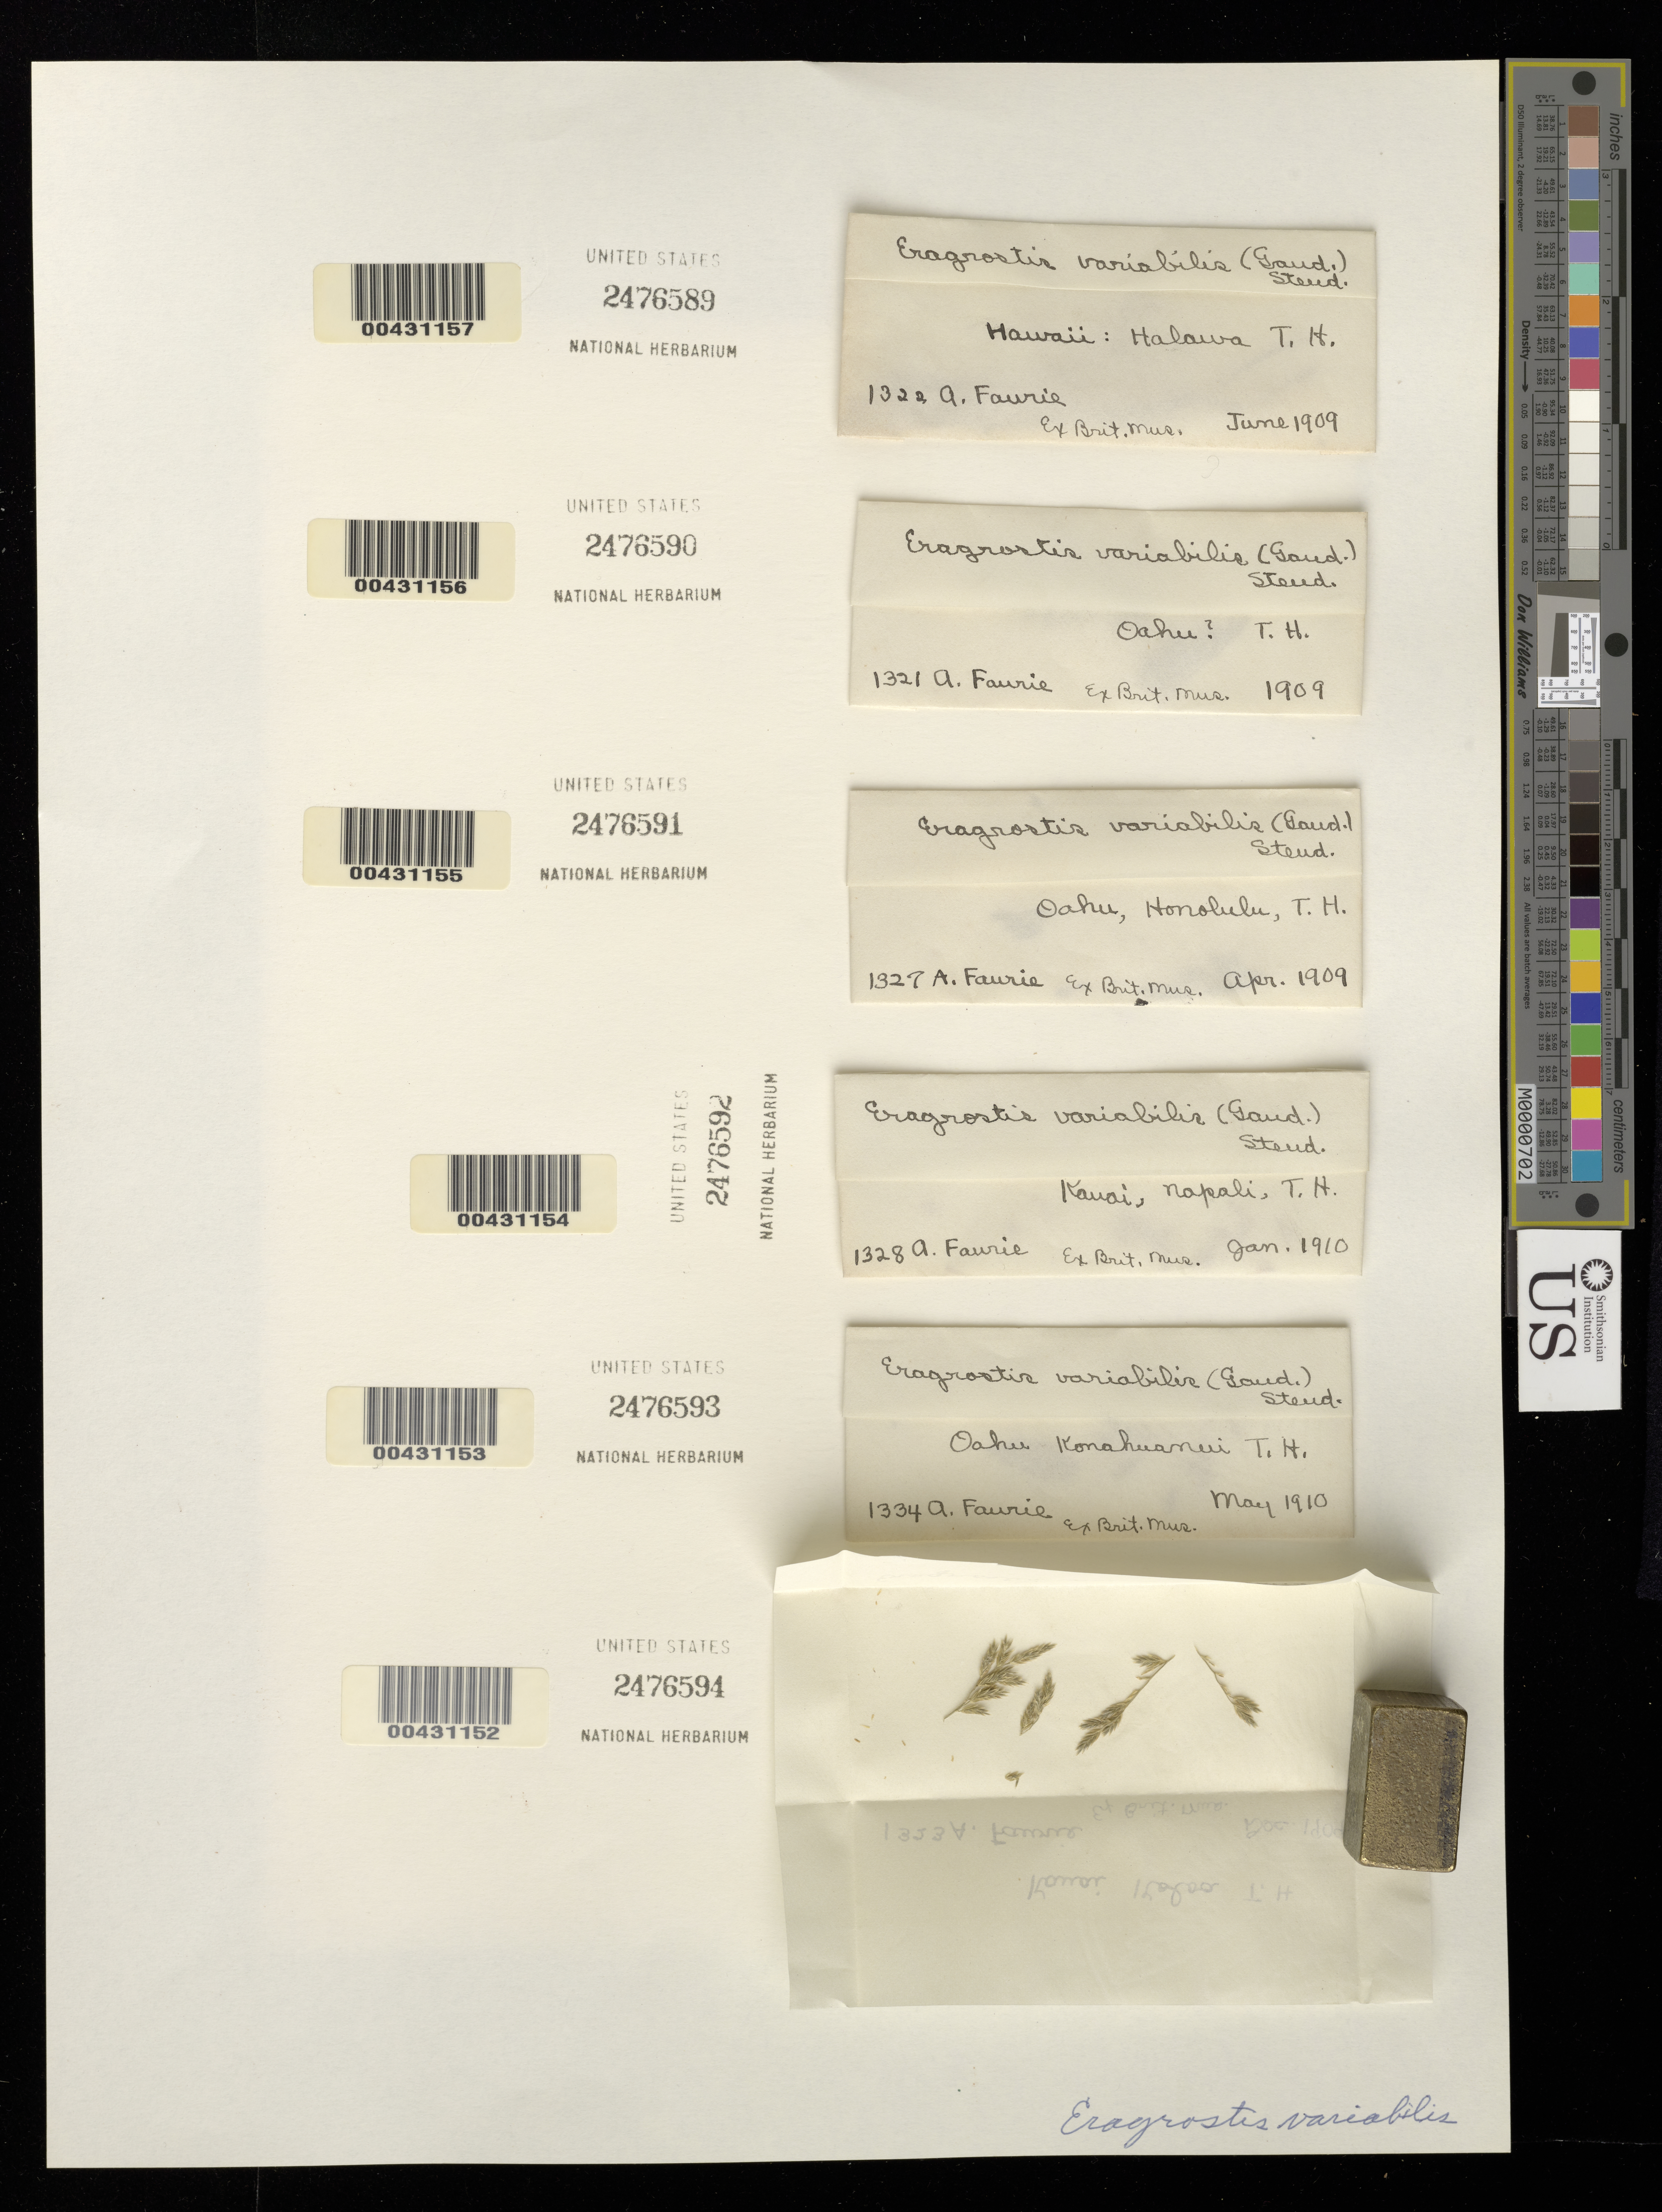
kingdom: Plantae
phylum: Tracheophyta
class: Liliopsida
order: Poales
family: Poaceae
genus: Eragrostis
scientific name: Eragrostis variabilis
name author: (Gaudich.) Steud.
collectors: A. Faurie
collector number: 1323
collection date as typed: Dec 1909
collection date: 1909-12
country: United States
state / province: Hawaii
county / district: Kauai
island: Kaua'i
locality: Koloa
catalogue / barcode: US 2476594